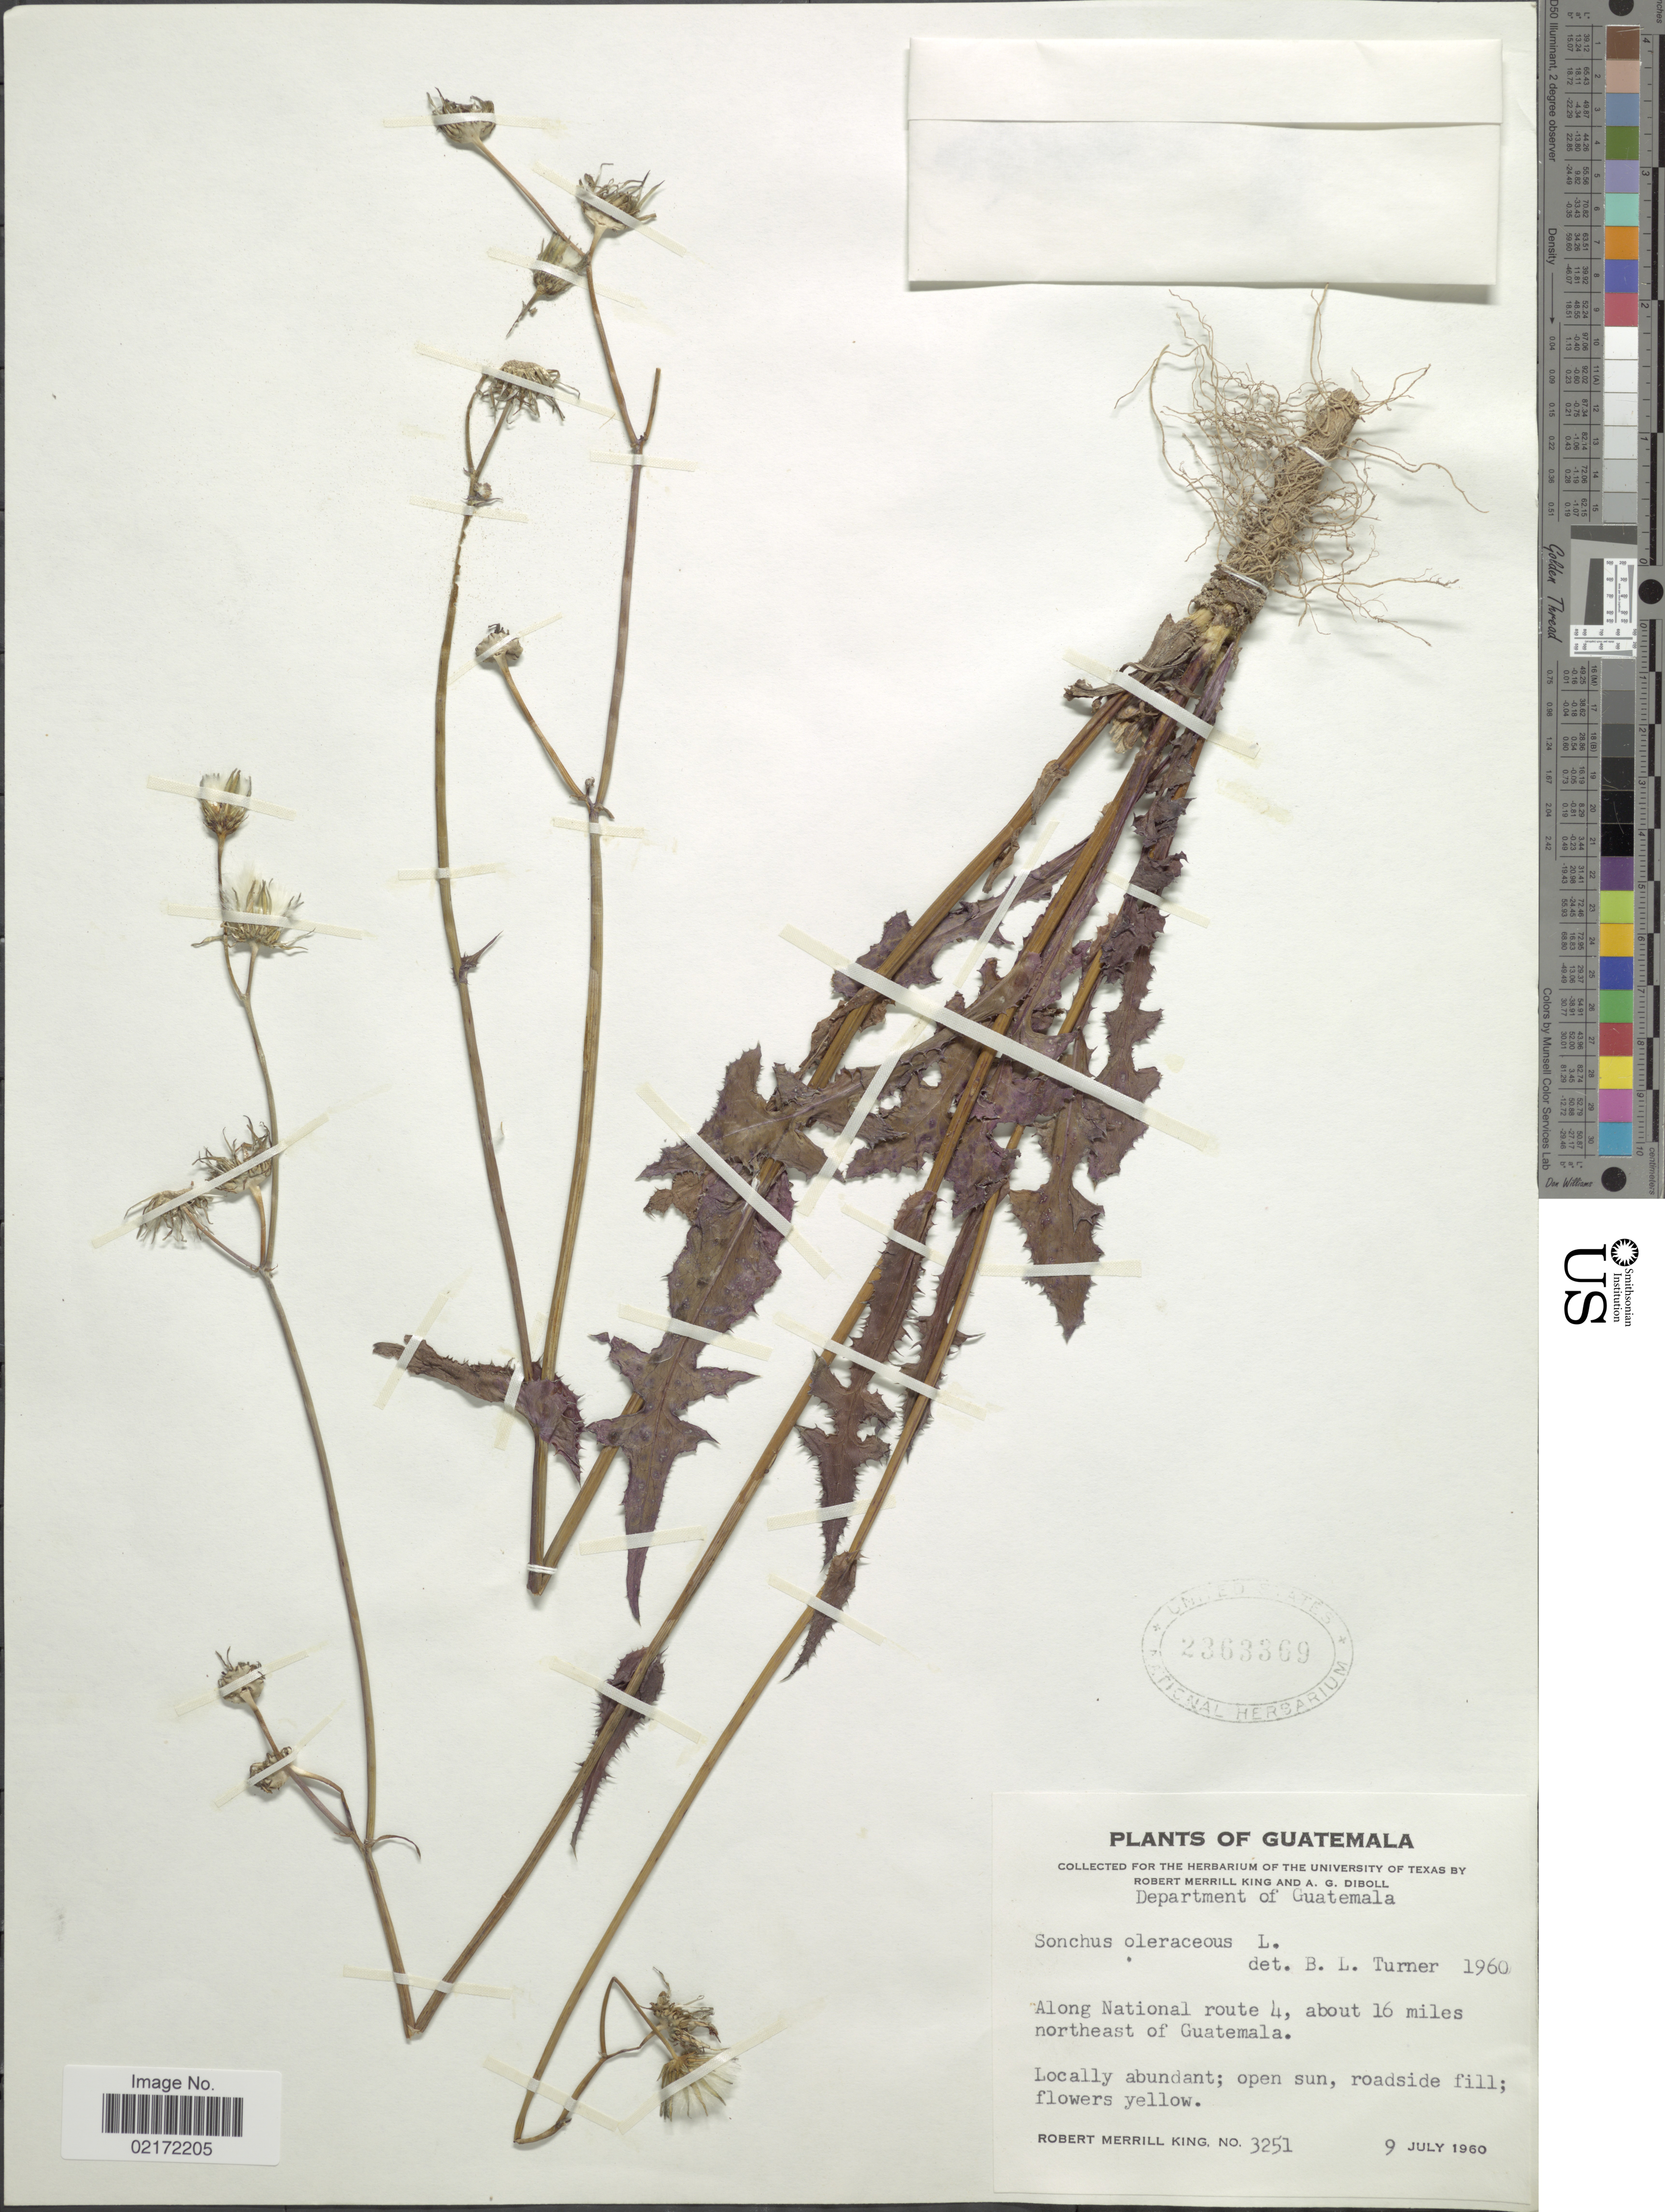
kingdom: Plantae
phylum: Tracheophyta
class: Magnoliopsida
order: Asterales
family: Asteraceae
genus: Sonchus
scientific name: Sonchus oleraceus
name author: L.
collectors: R. M. King & A. Diboll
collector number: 3251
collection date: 1960-07-09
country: Guatemala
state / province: Guatemala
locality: Department of Guatemala. Along National route 4, about 16 miles northeast of Guatemala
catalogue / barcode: US 2363369